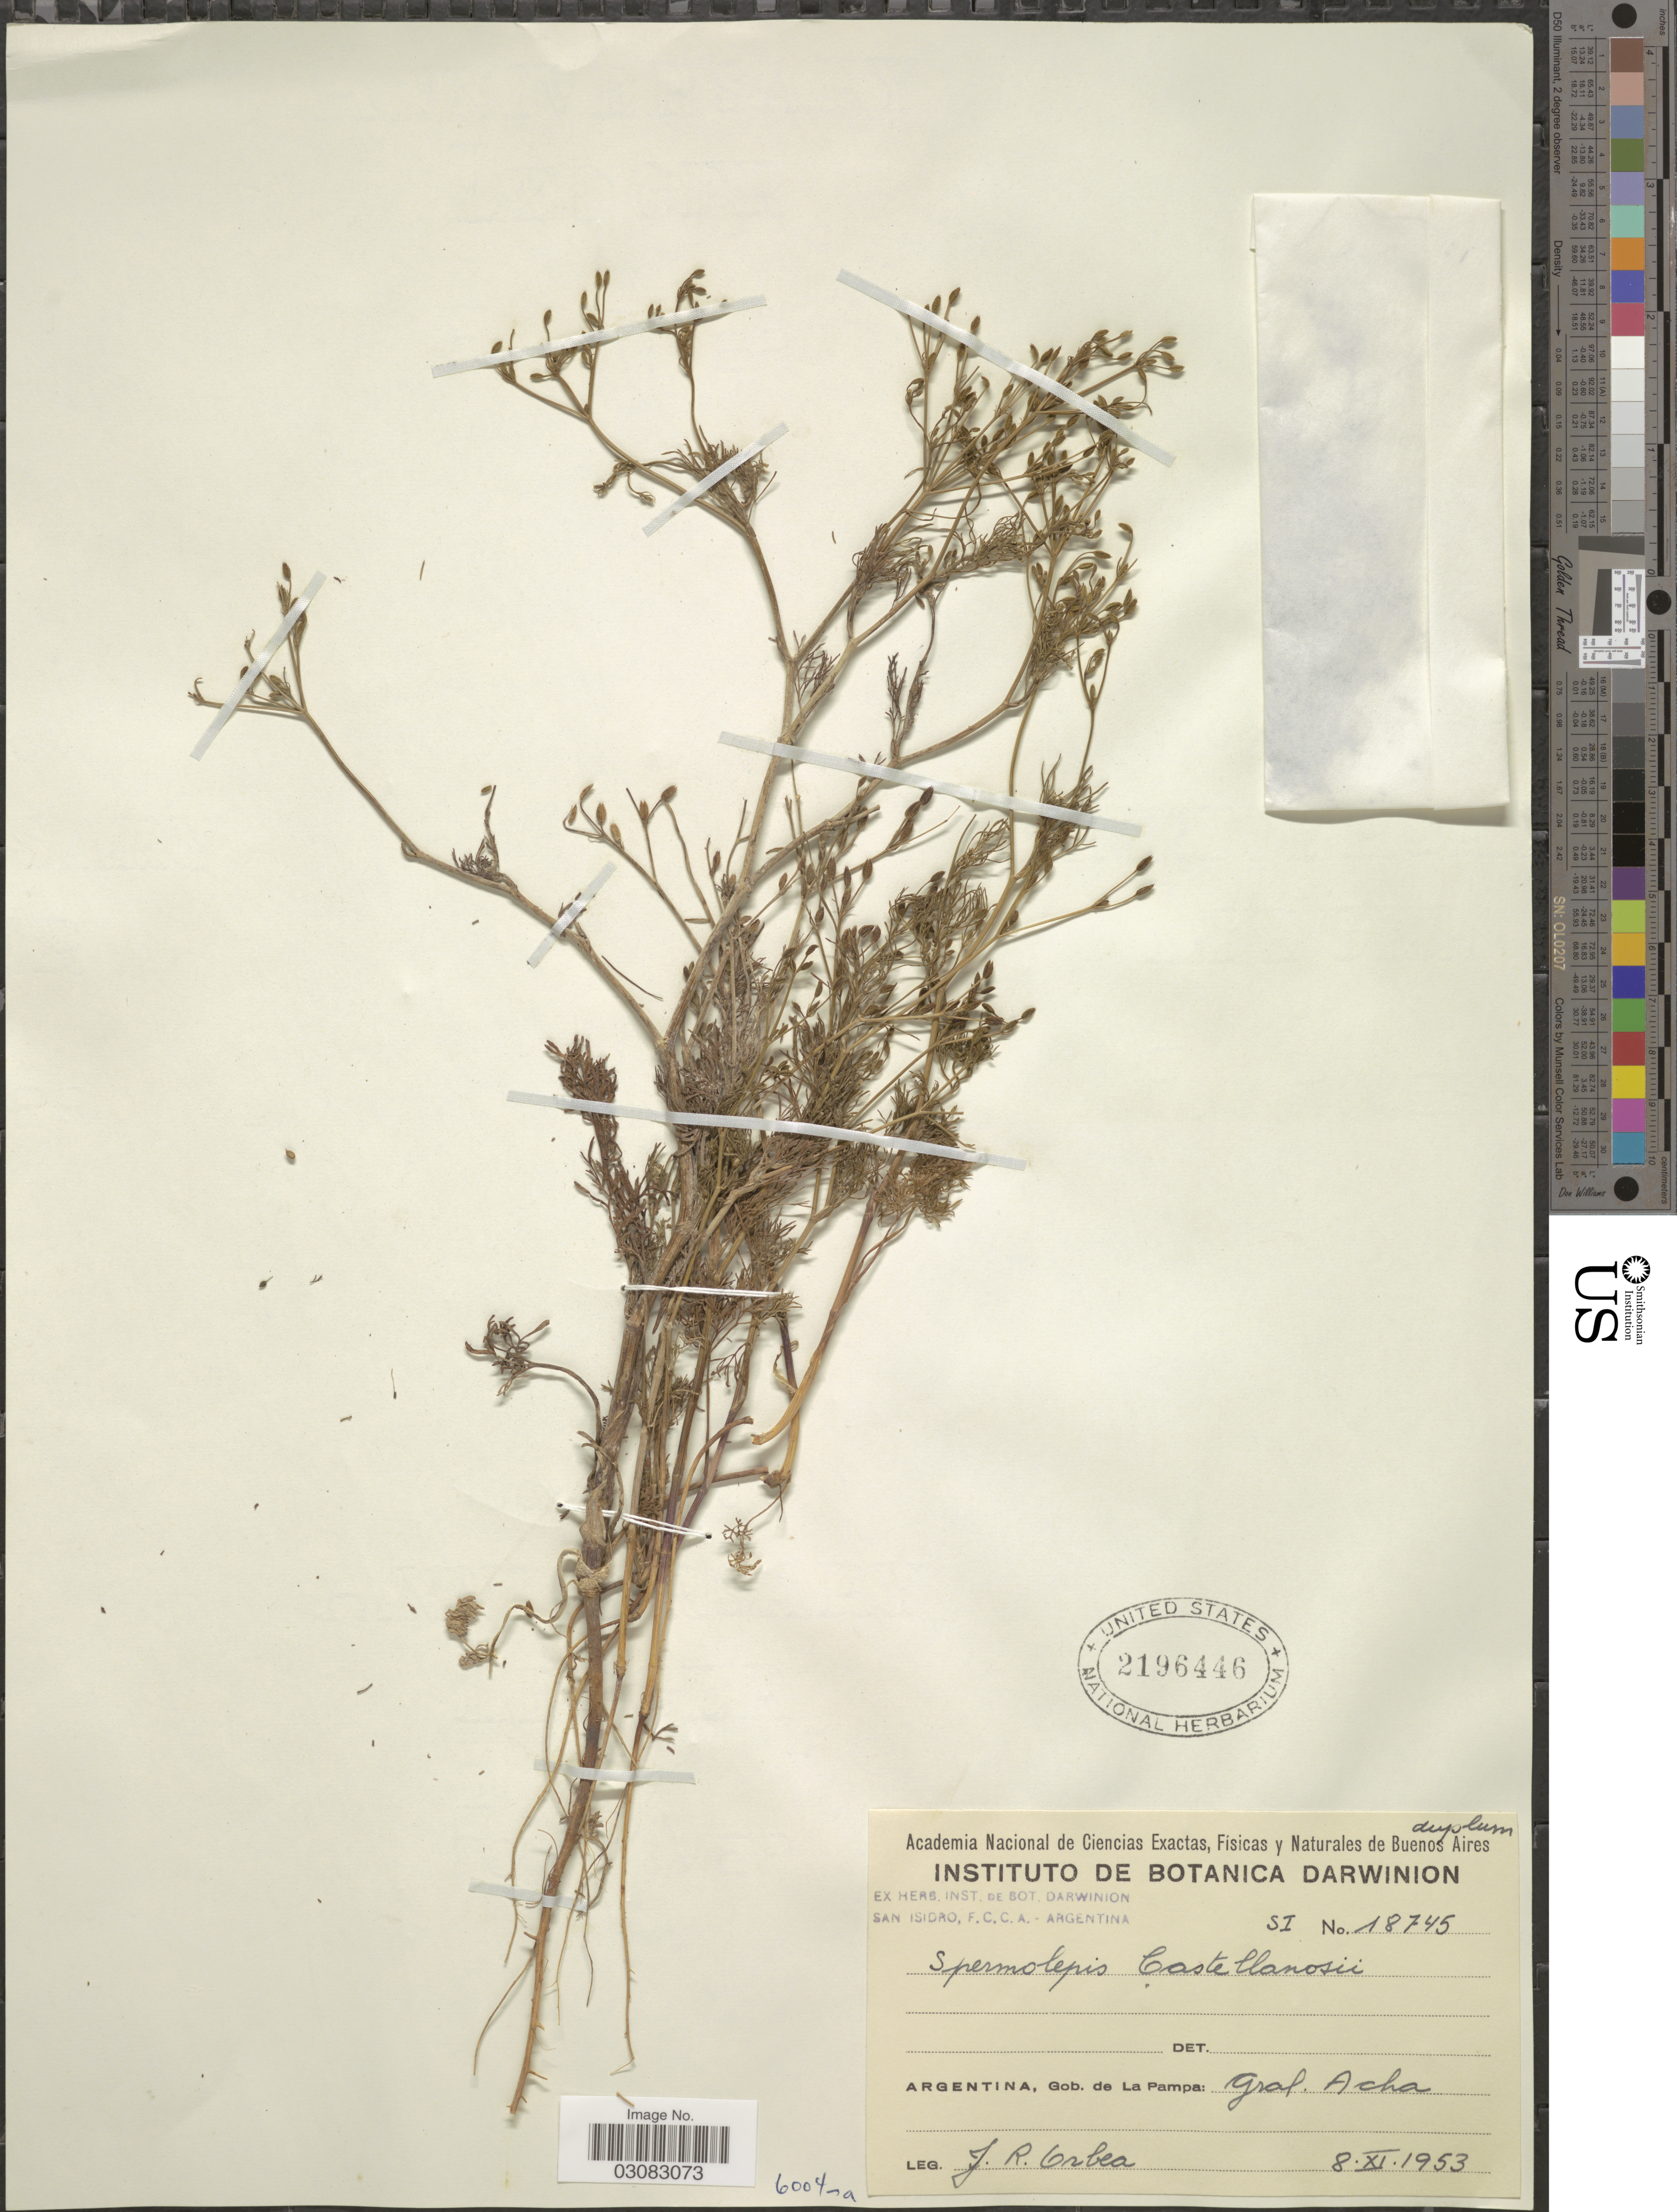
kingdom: Plantae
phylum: Tracheophyta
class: Magnoliopsida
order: Apiales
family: Apiaceae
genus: Spermolepis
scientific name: Spermolepis castellanosii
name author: Pérez-Mor.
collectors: J. Orbea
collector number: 18745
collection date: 1953-11-08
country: Argentina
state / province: La Pampa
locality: Gob. de La Pampa: Gral. Acha.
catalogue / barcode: US 2196446